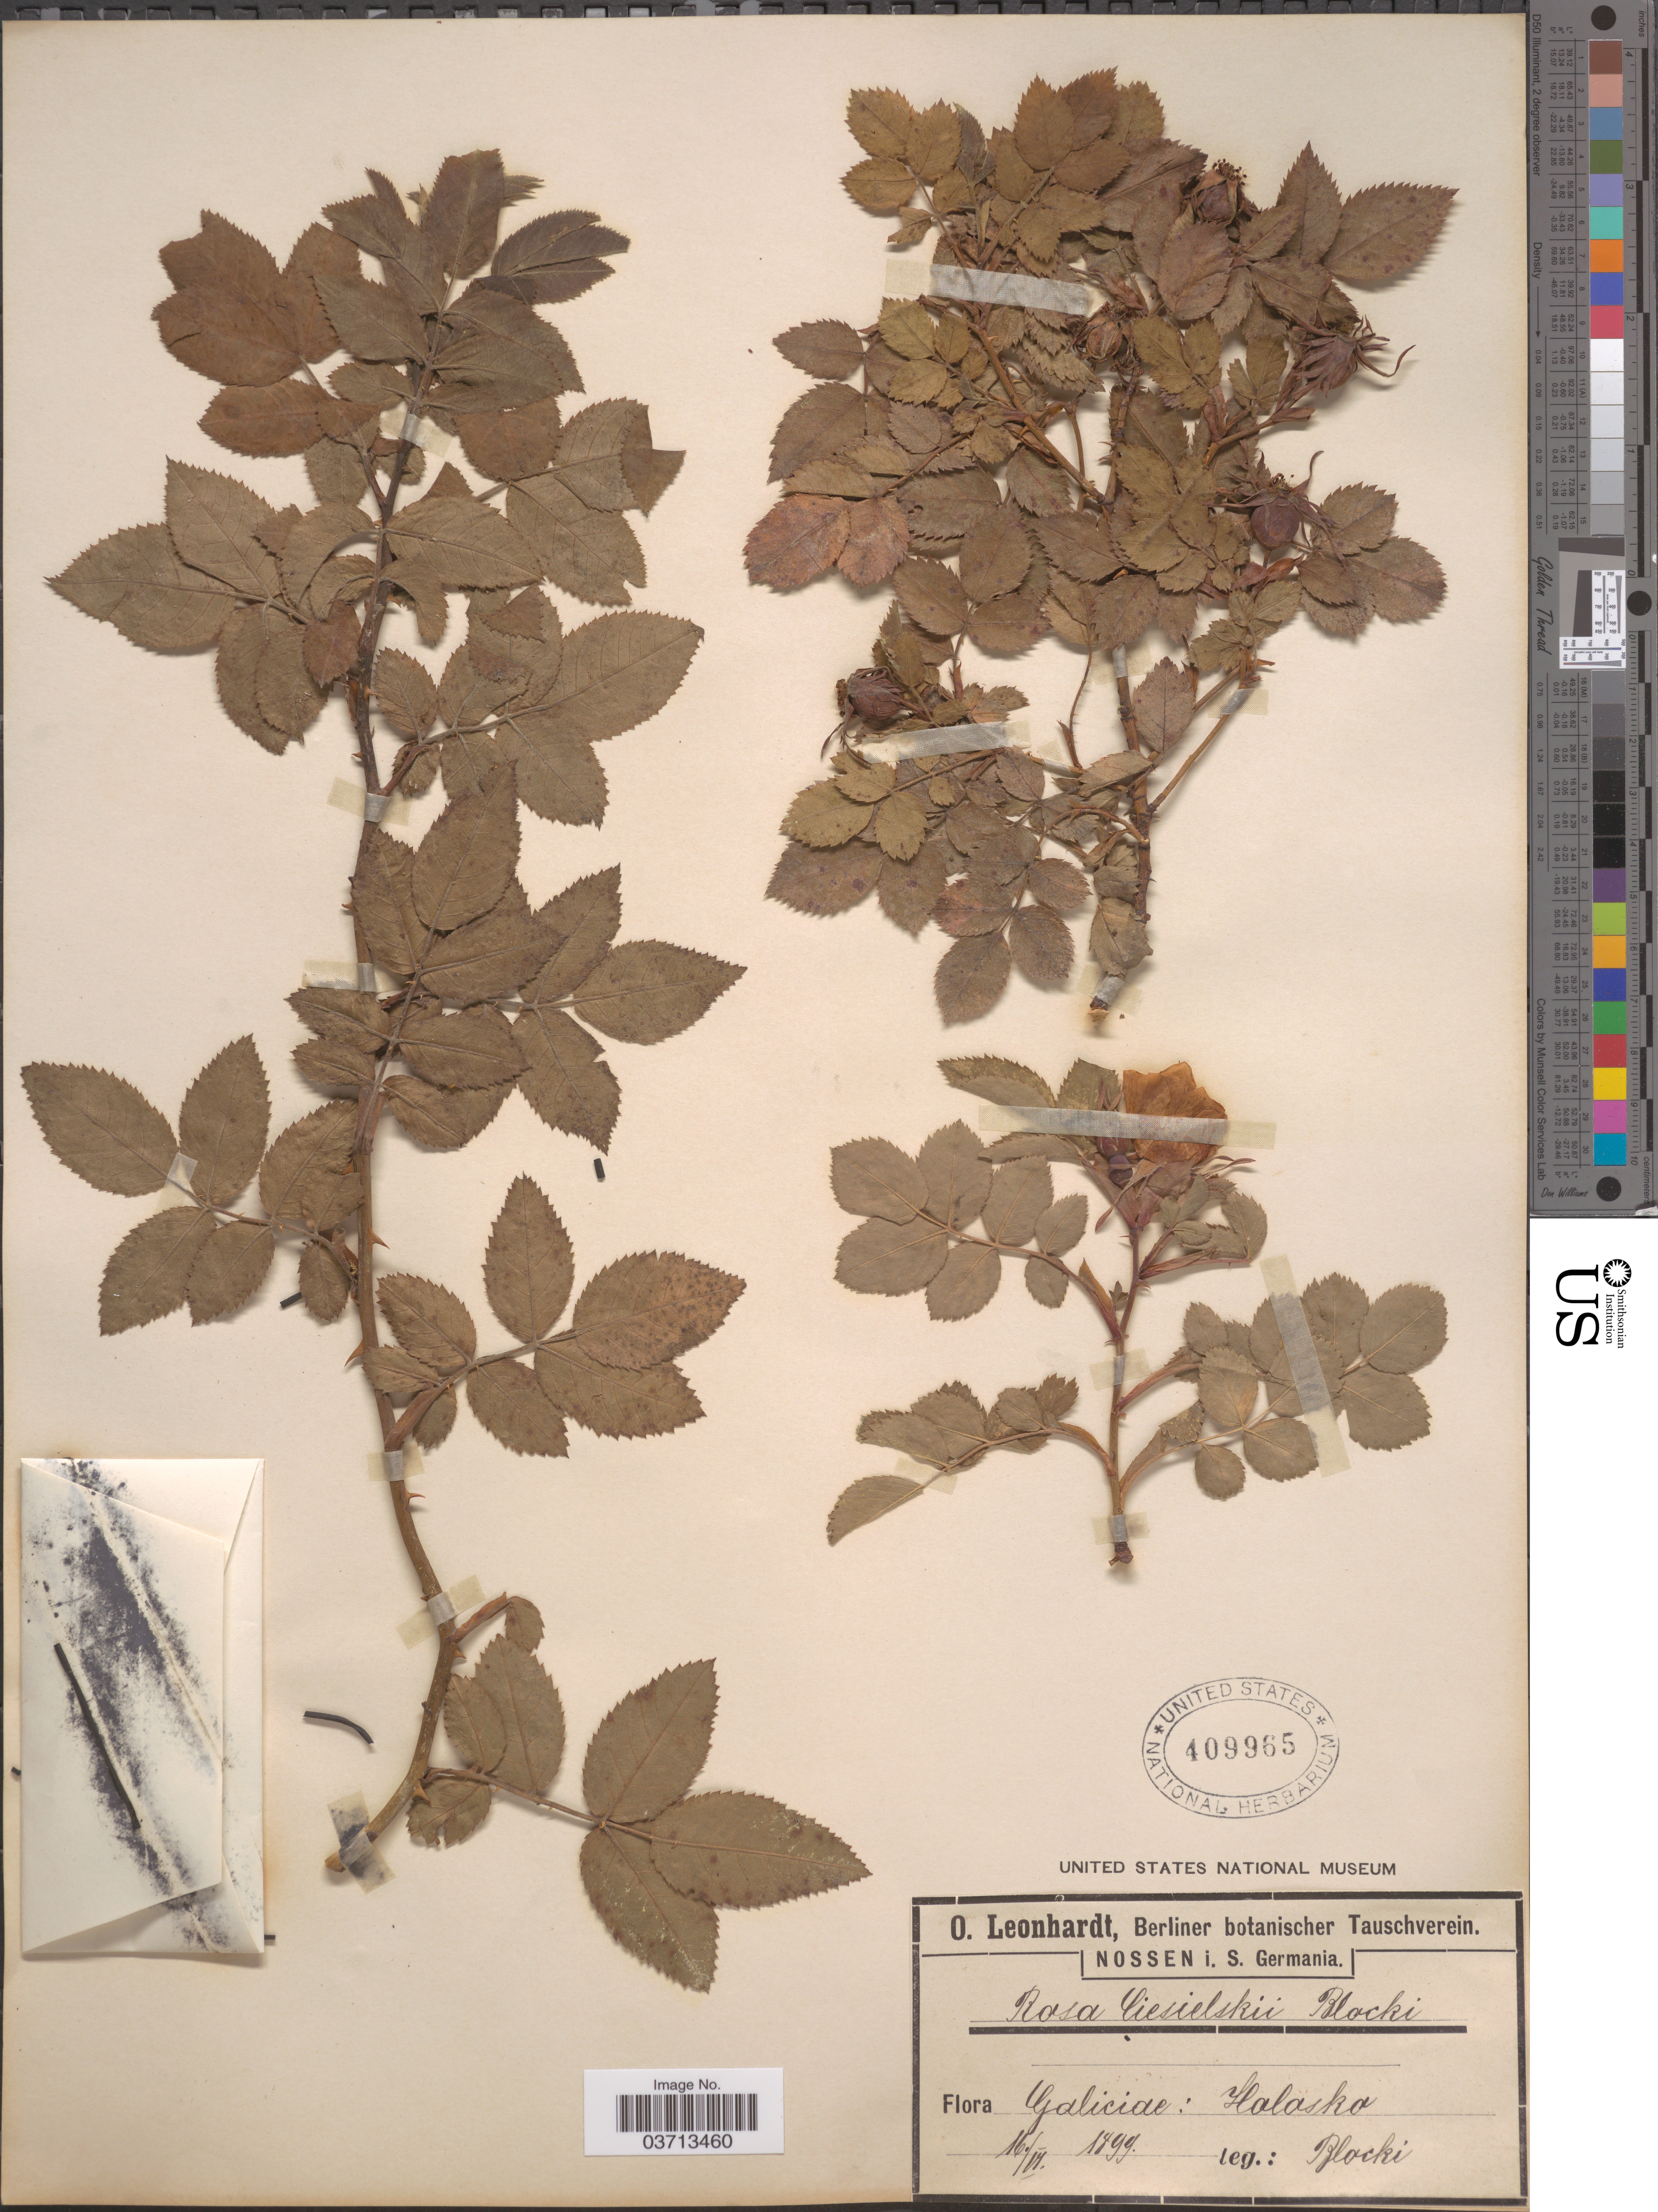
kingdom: Plantae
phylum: Tracheophyta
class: Magnoliopsida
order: Rosales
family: Rosaceae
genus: Rosa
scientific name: Rosa liesielskii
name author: Blocki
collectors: Blocki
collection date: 1899-06-16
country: Ukraine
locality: Galiciae: Halasko.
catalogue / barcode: US 409965